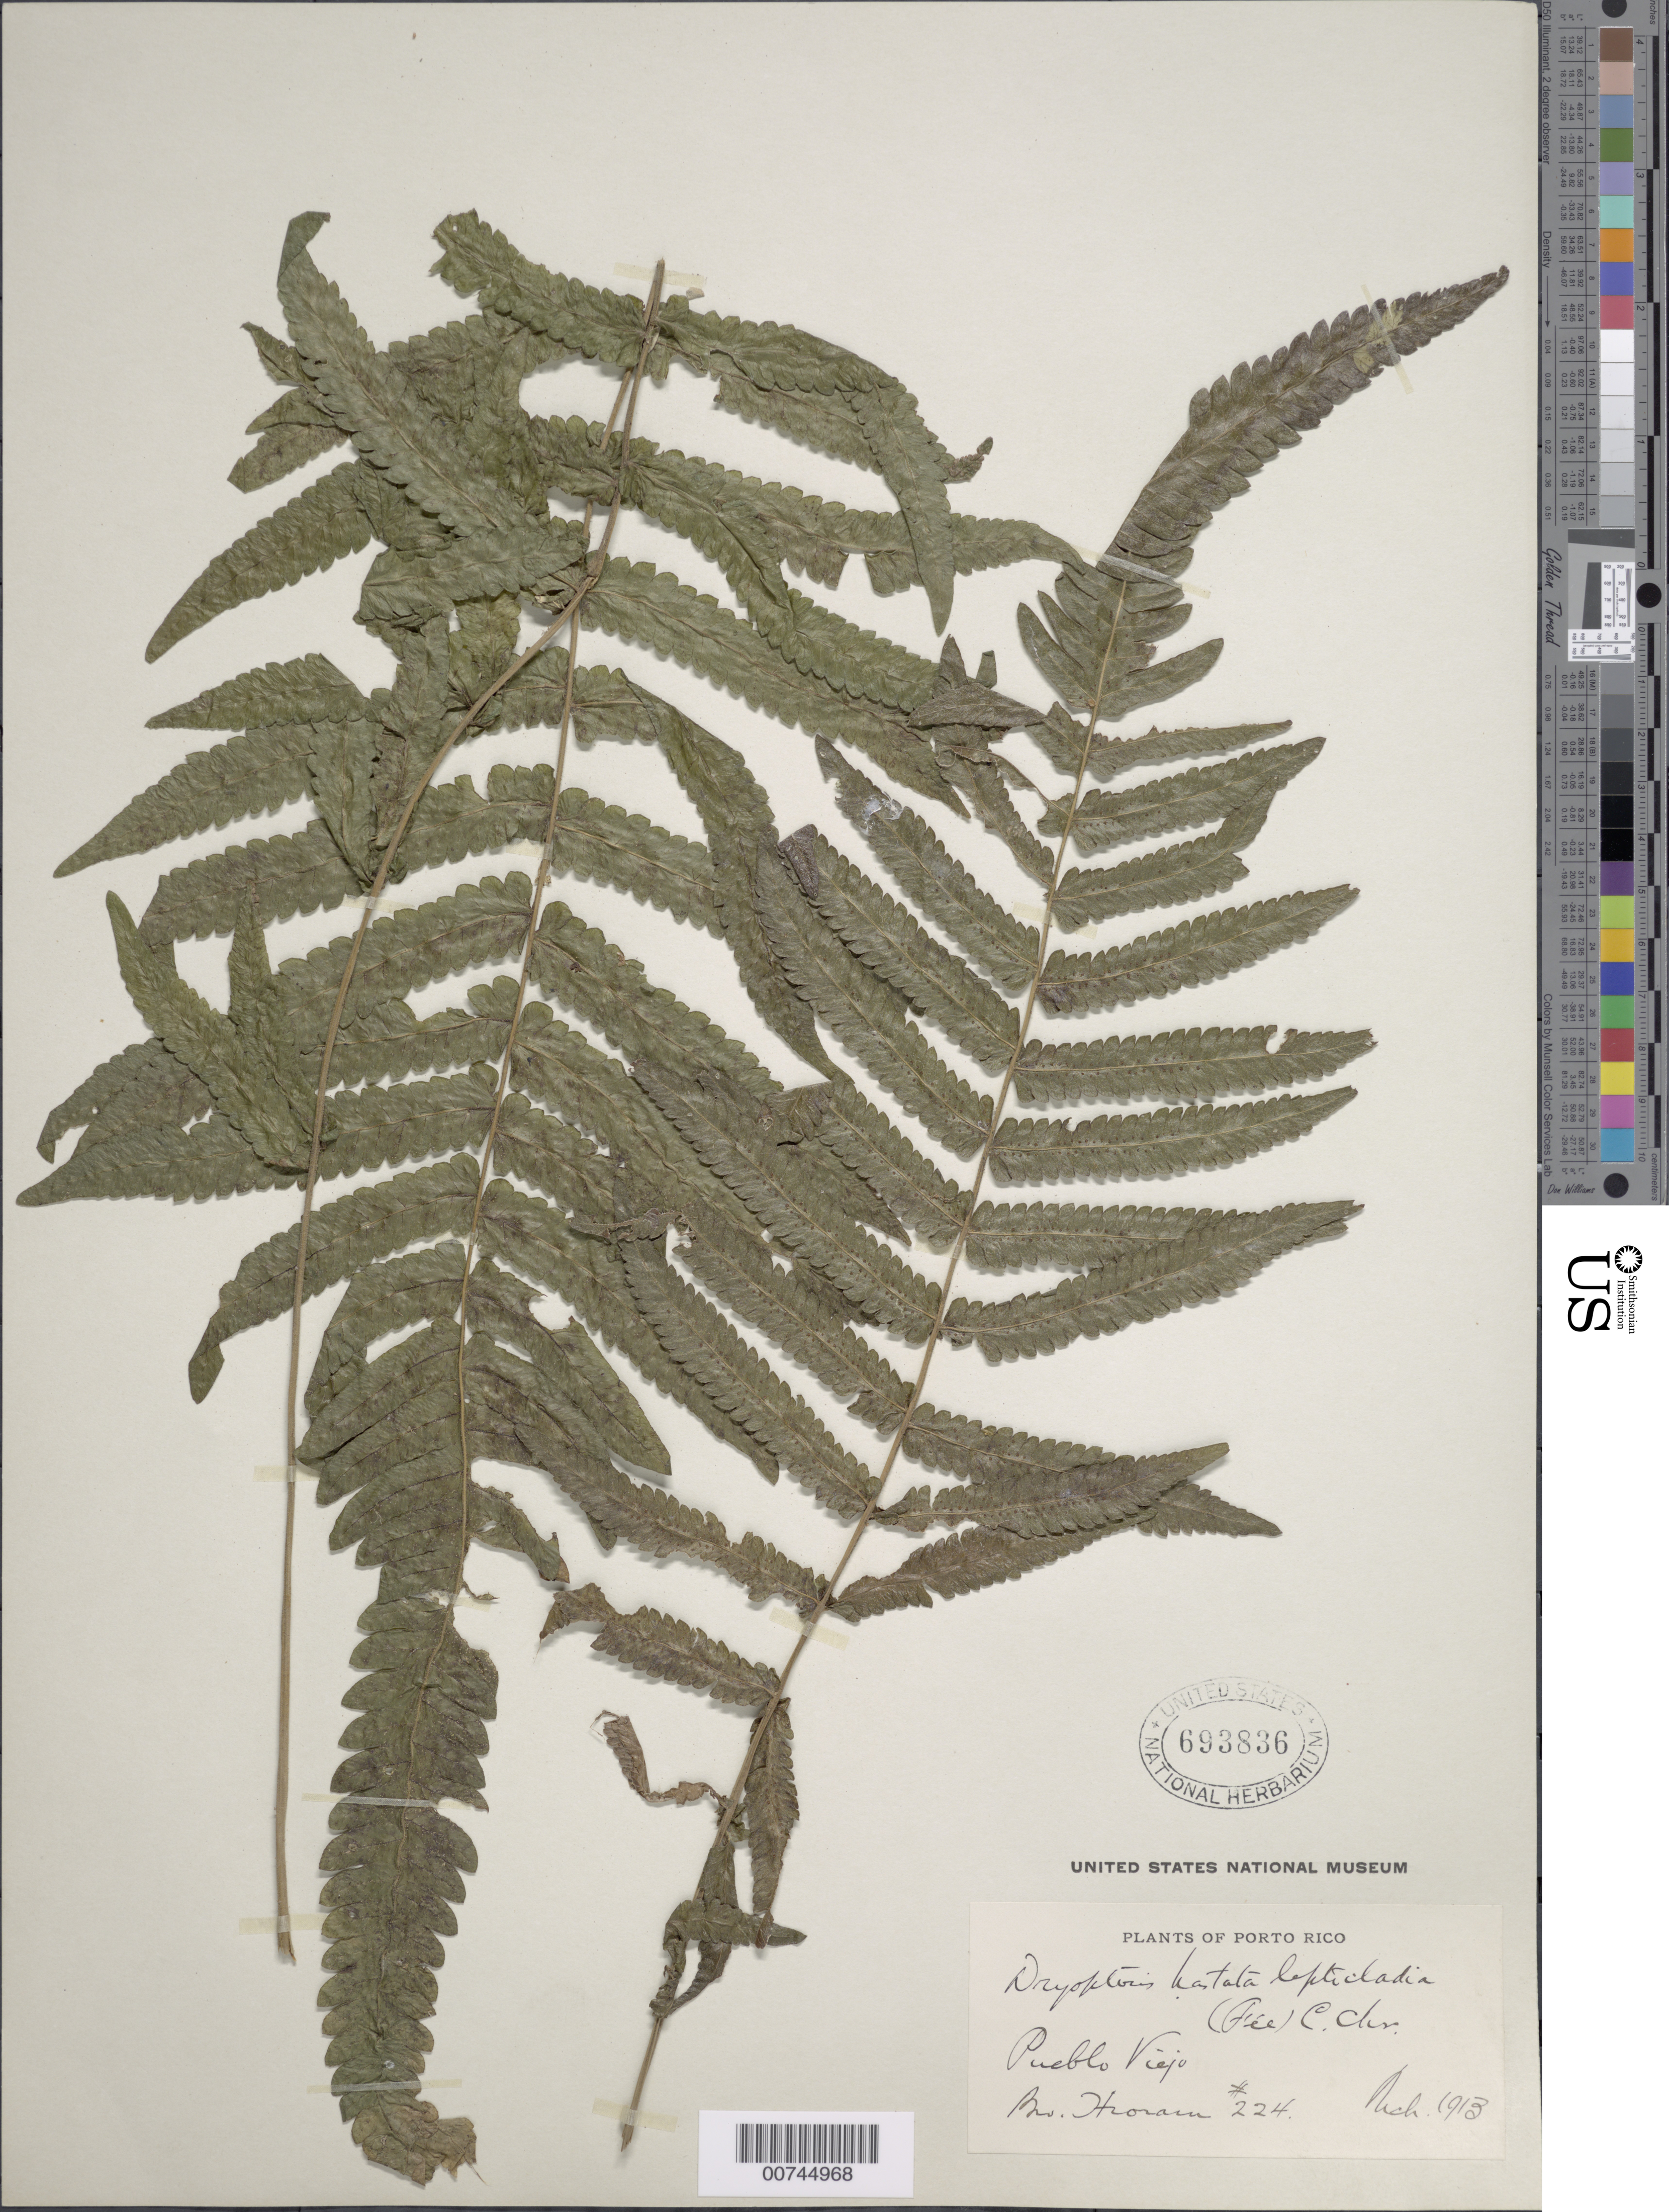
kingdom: Plantae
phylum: Tracheophyta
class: Polypodiopsida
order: Polypodiales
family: Thelypteridaceae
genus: Goniopteris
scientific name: Goniopteris leptocladia (Fée) comb. nov., ined 2015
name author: (Fée)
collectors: Bro. Hioram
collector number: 224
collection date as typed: Mar 1913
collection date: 1913-03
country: Puerto Rico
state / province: Guaynabo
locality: Pueblo Viejo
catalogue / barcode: US 693836